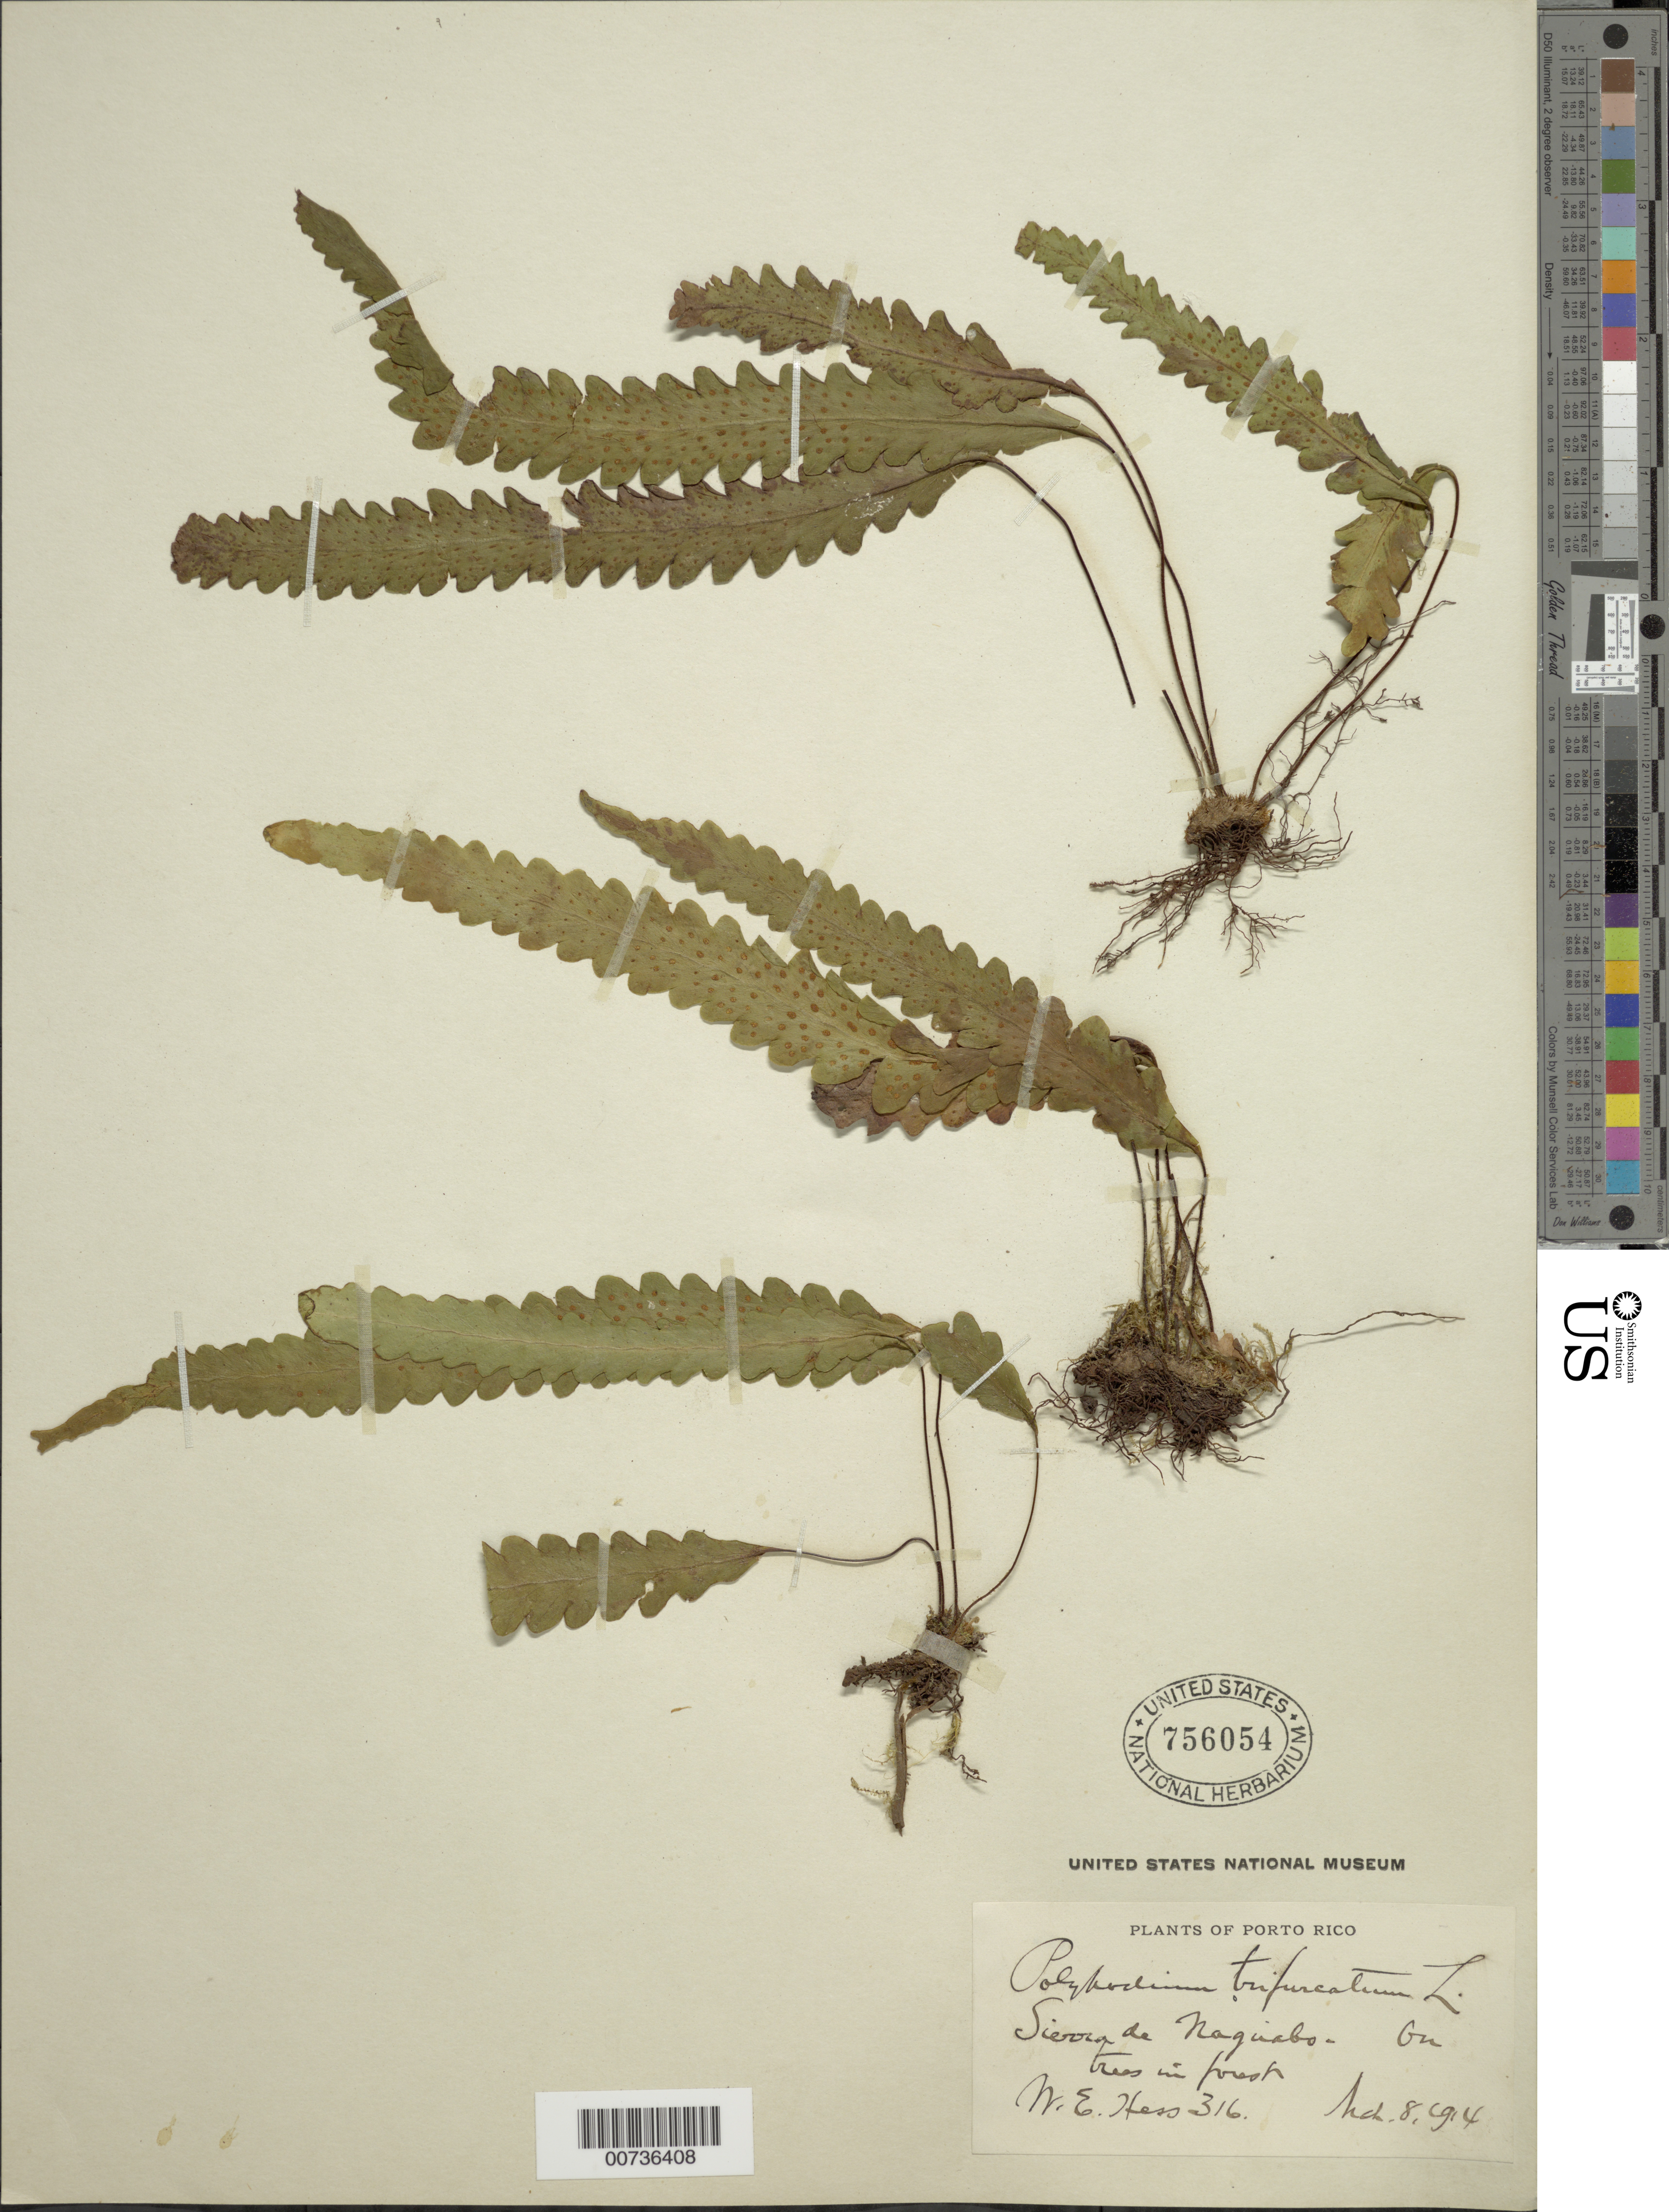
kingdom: Plantae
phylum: Tracheophyta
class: Polypodiopsida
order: Polypodiales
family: Polypodiaceae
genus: Enterosora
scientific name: Enterosora trifurcata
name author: (L.) L.E. Bishop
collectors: W. Hess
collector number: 316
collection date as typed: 08 Mar 1914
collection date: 1914-03-08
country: Puerto Rico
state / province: Naguabo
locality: Sierra de Naguabo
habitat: On trees in forest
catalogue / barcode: US 756054